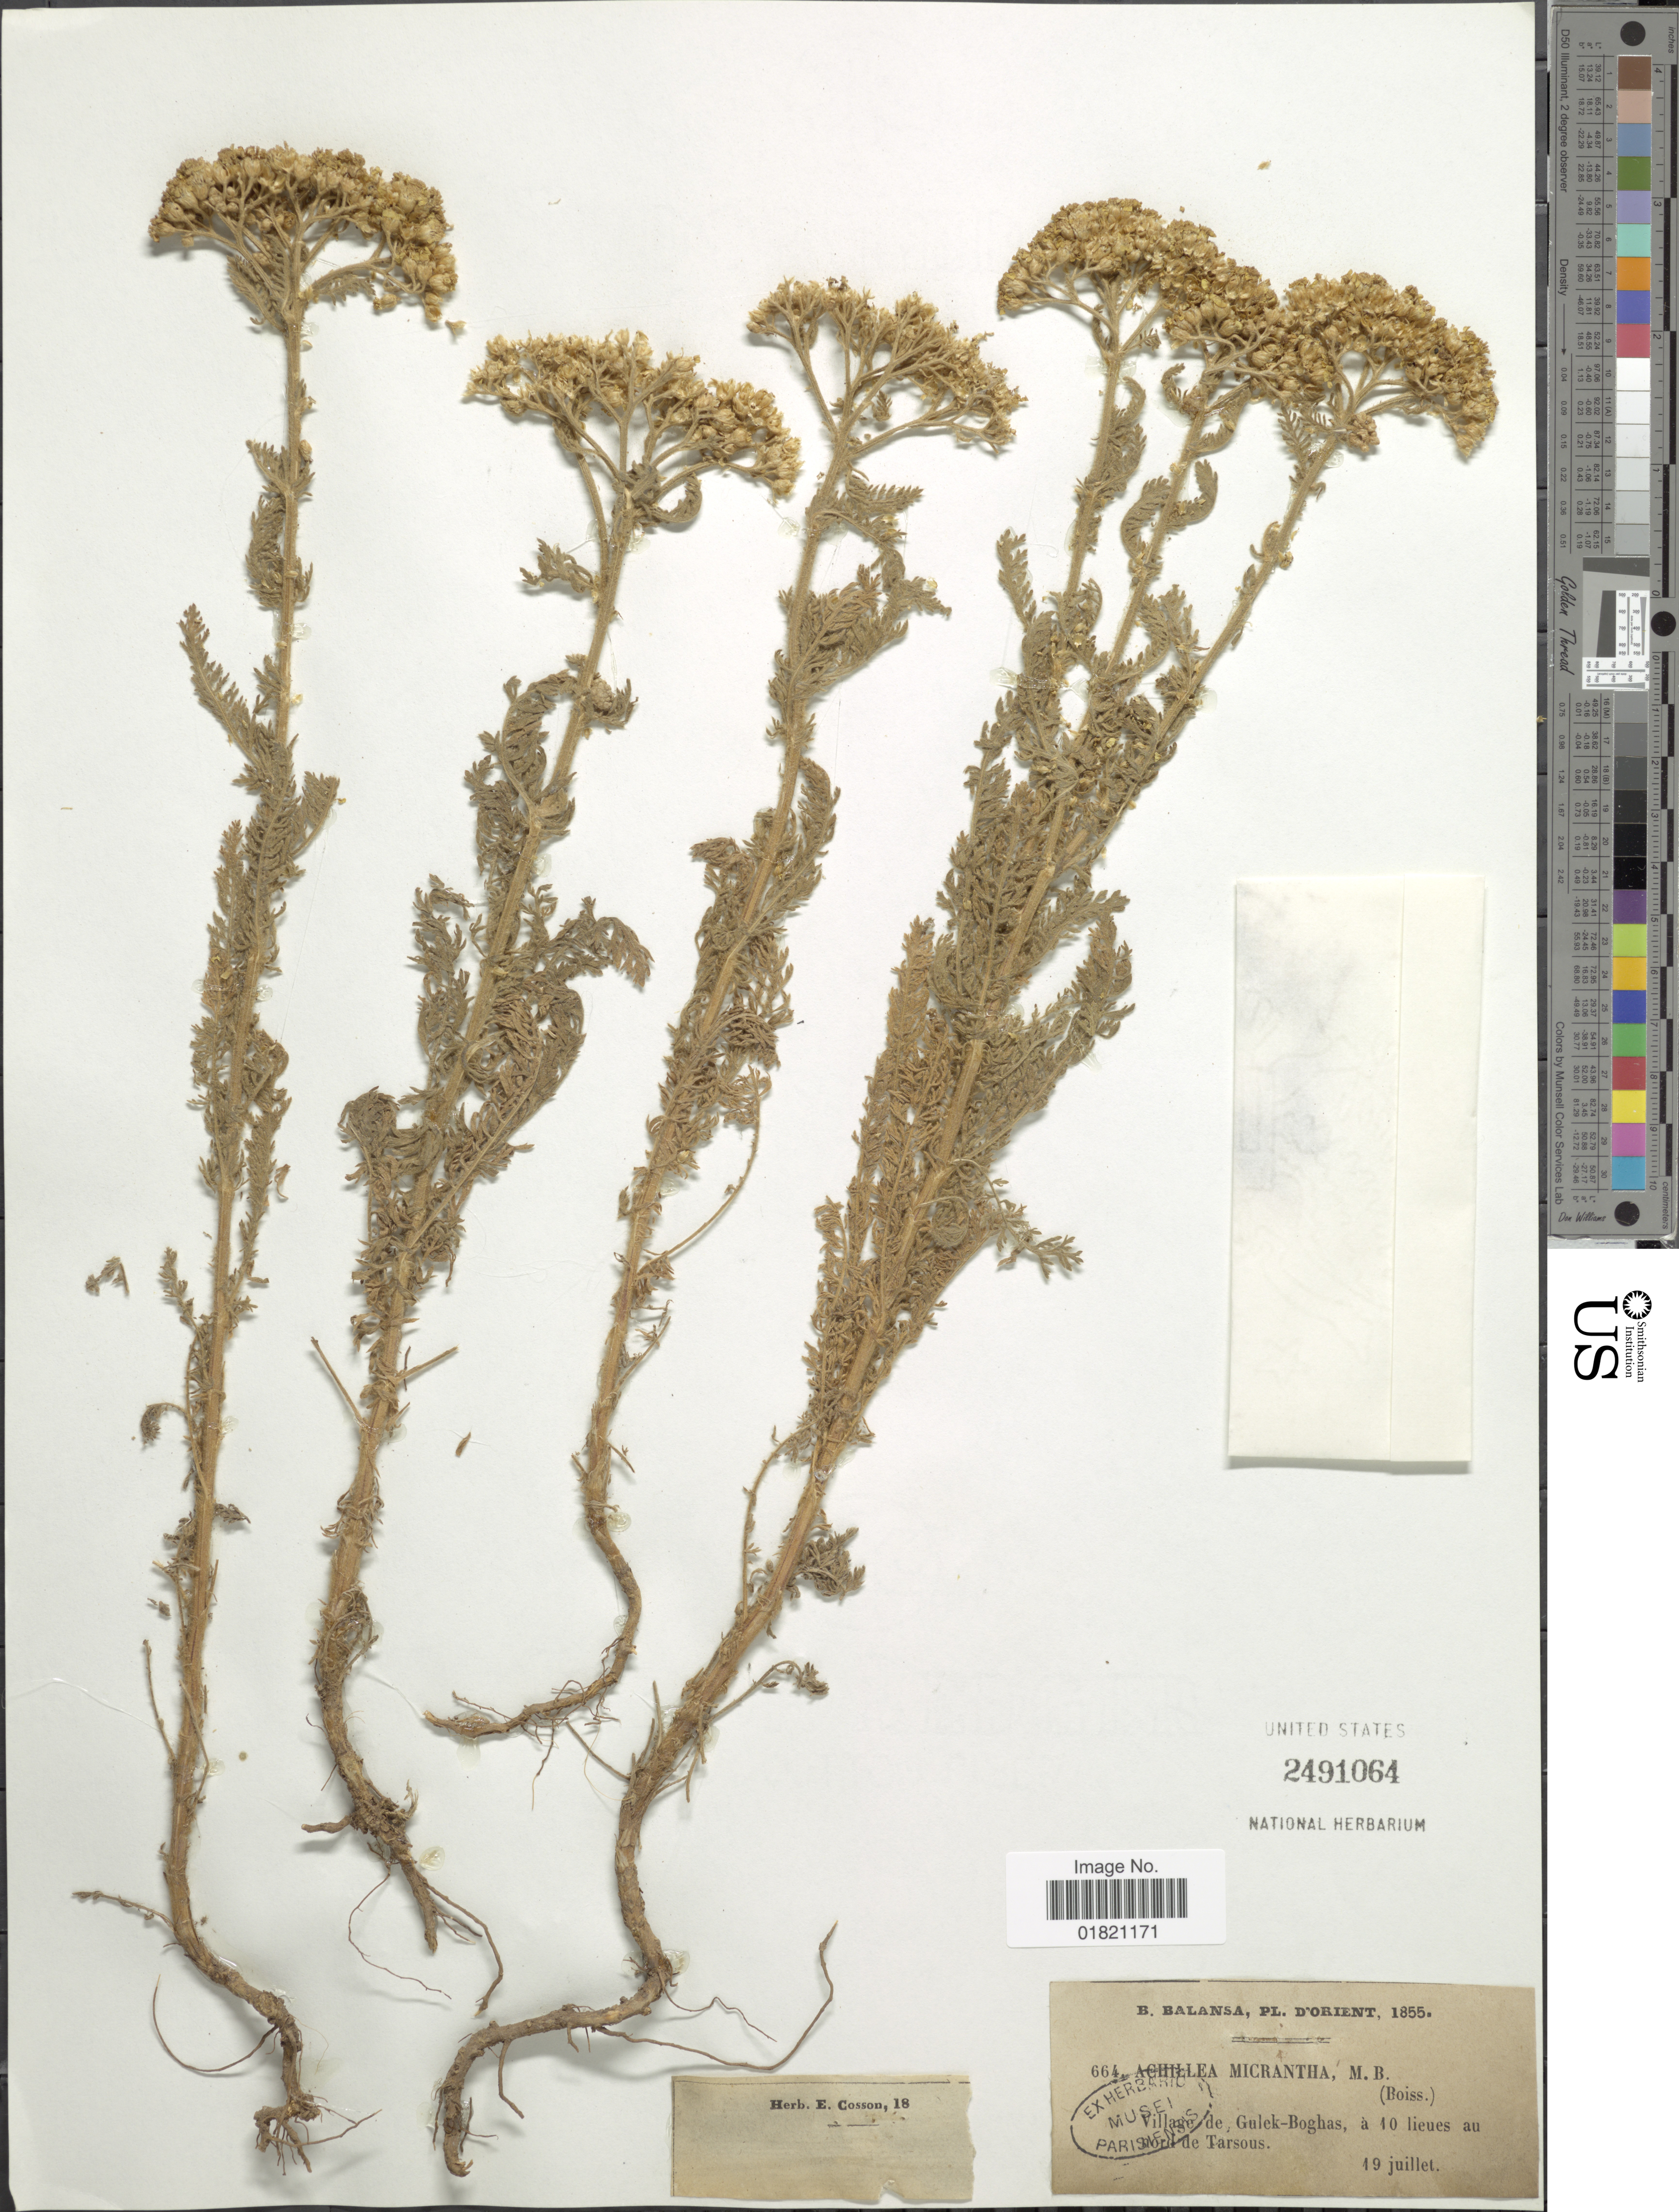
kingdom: Plantae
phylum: Tracheophyta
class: Magnoliopsida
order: Asterales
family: Asteraceae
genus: Achillea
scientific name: Achillea micrantha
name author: M. Bieb.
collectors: B. Balansa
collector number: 664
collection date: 1855-07-19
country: Turkey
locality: Orient. Village de Gulek-Boghas, à 10 lieues au nord de Tarsous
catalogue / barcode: US 2491064